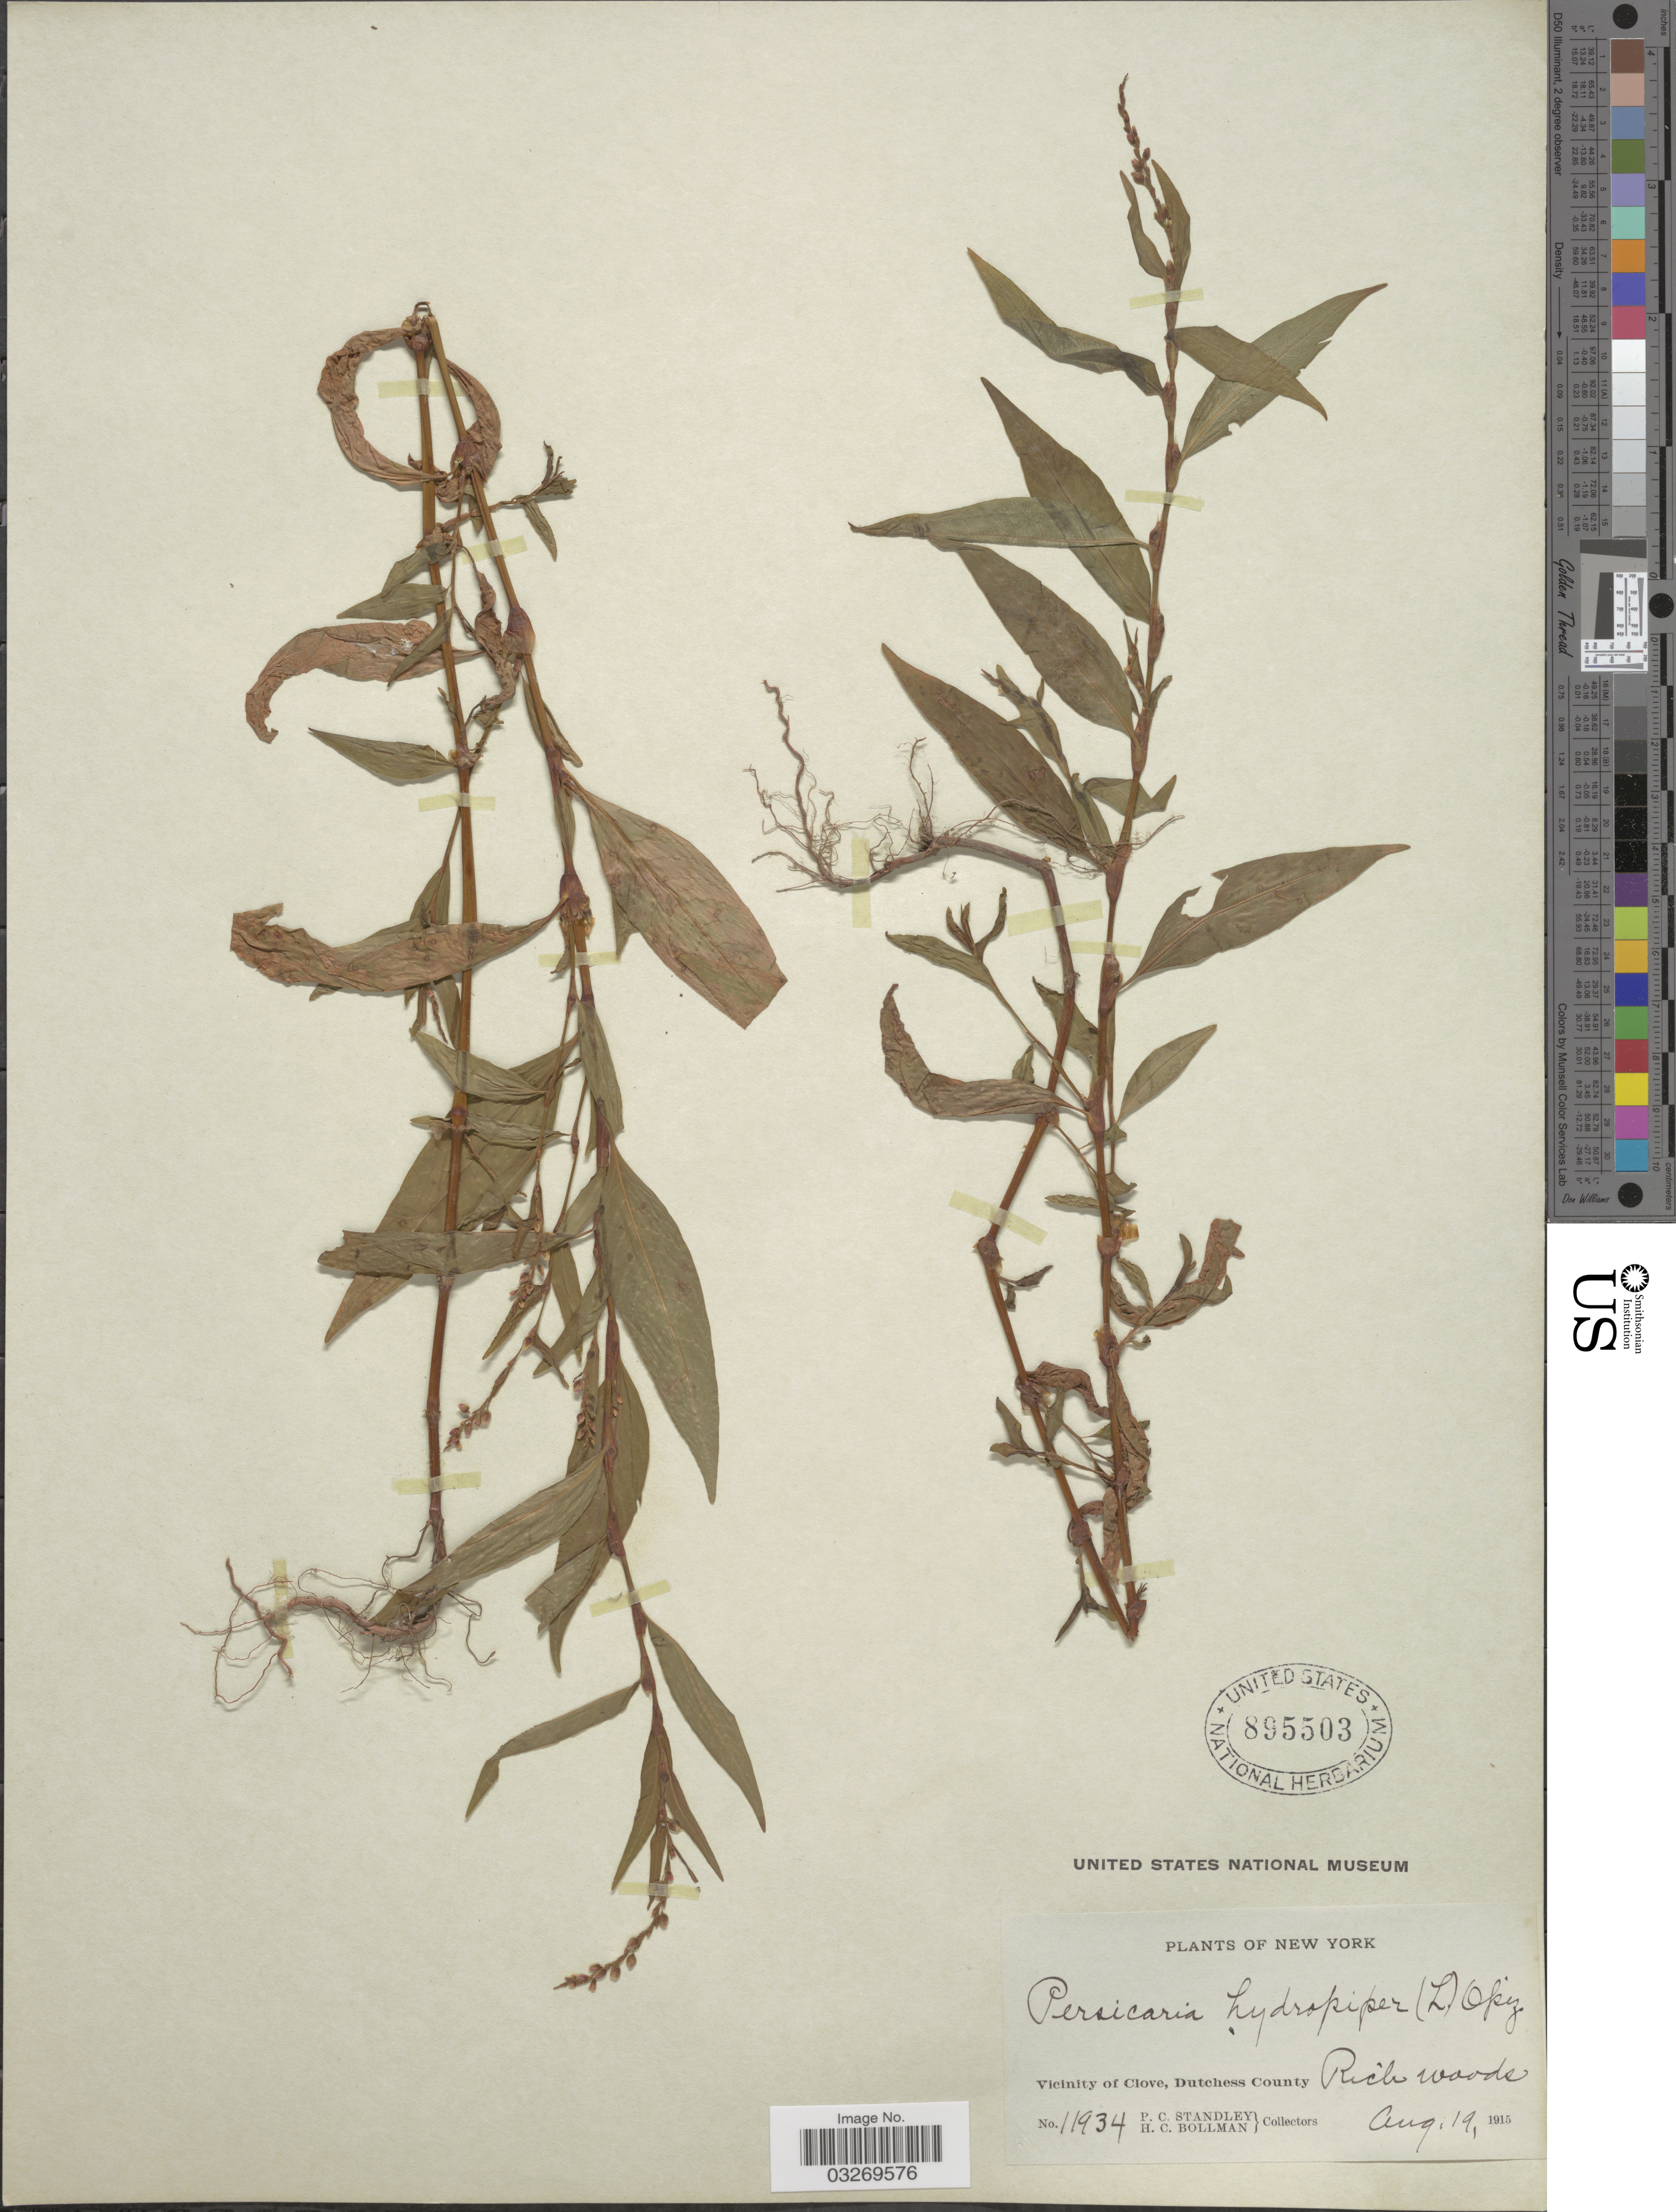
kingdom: Plantae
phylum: Tracheophyta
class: Magnoliopsida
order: Caryophyllales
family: Polygonaceae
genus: Persicaria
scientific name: Persicaria hydropiper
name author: (L.) Delarbre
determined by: Atha, D. E.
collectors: P. C. Standley & H. C. Bollman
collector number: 11934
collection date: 1915-08-19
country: United States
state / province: New York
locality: Vicinity of Clove, Dutchess County.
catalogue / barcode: US 895503